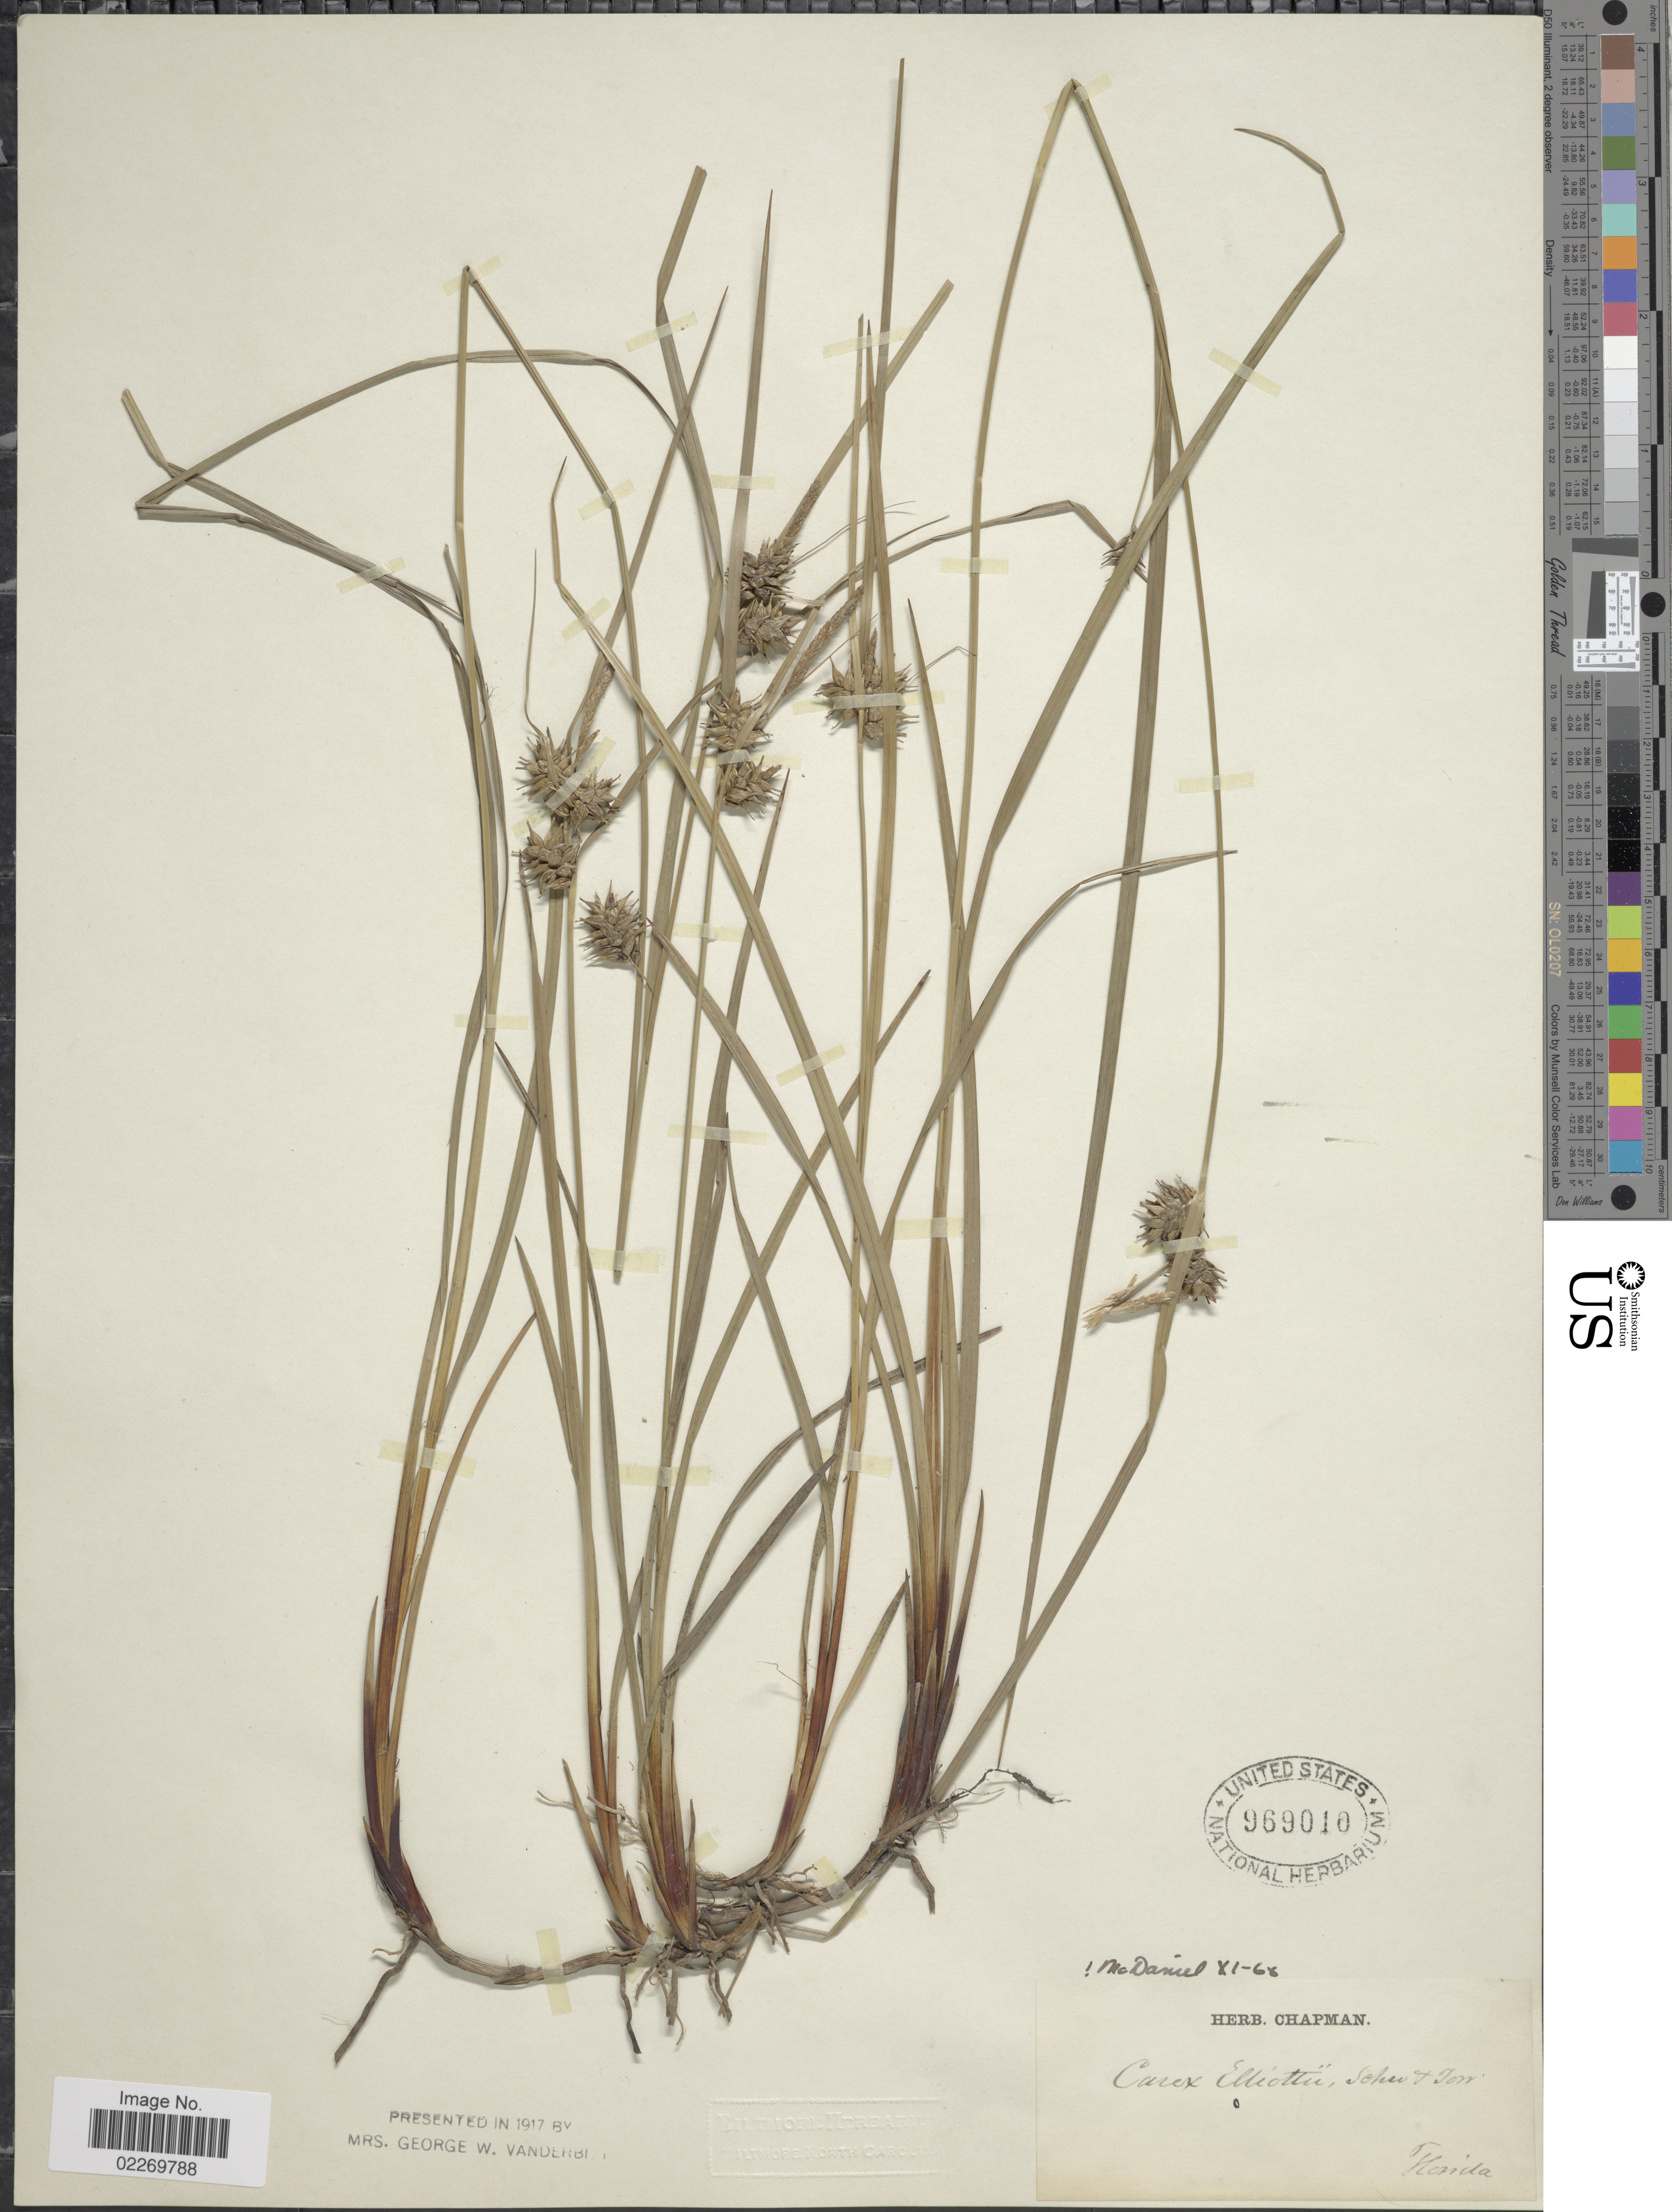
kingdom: Plantae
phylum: Tracheophyta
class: Liliopsida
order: Poales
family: Cyperaceae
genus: Carex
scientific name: Carex elliottii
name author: Schwein. & Torr.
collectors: ex herb. Chapman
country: United States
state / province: Florida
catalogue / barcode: US 969010